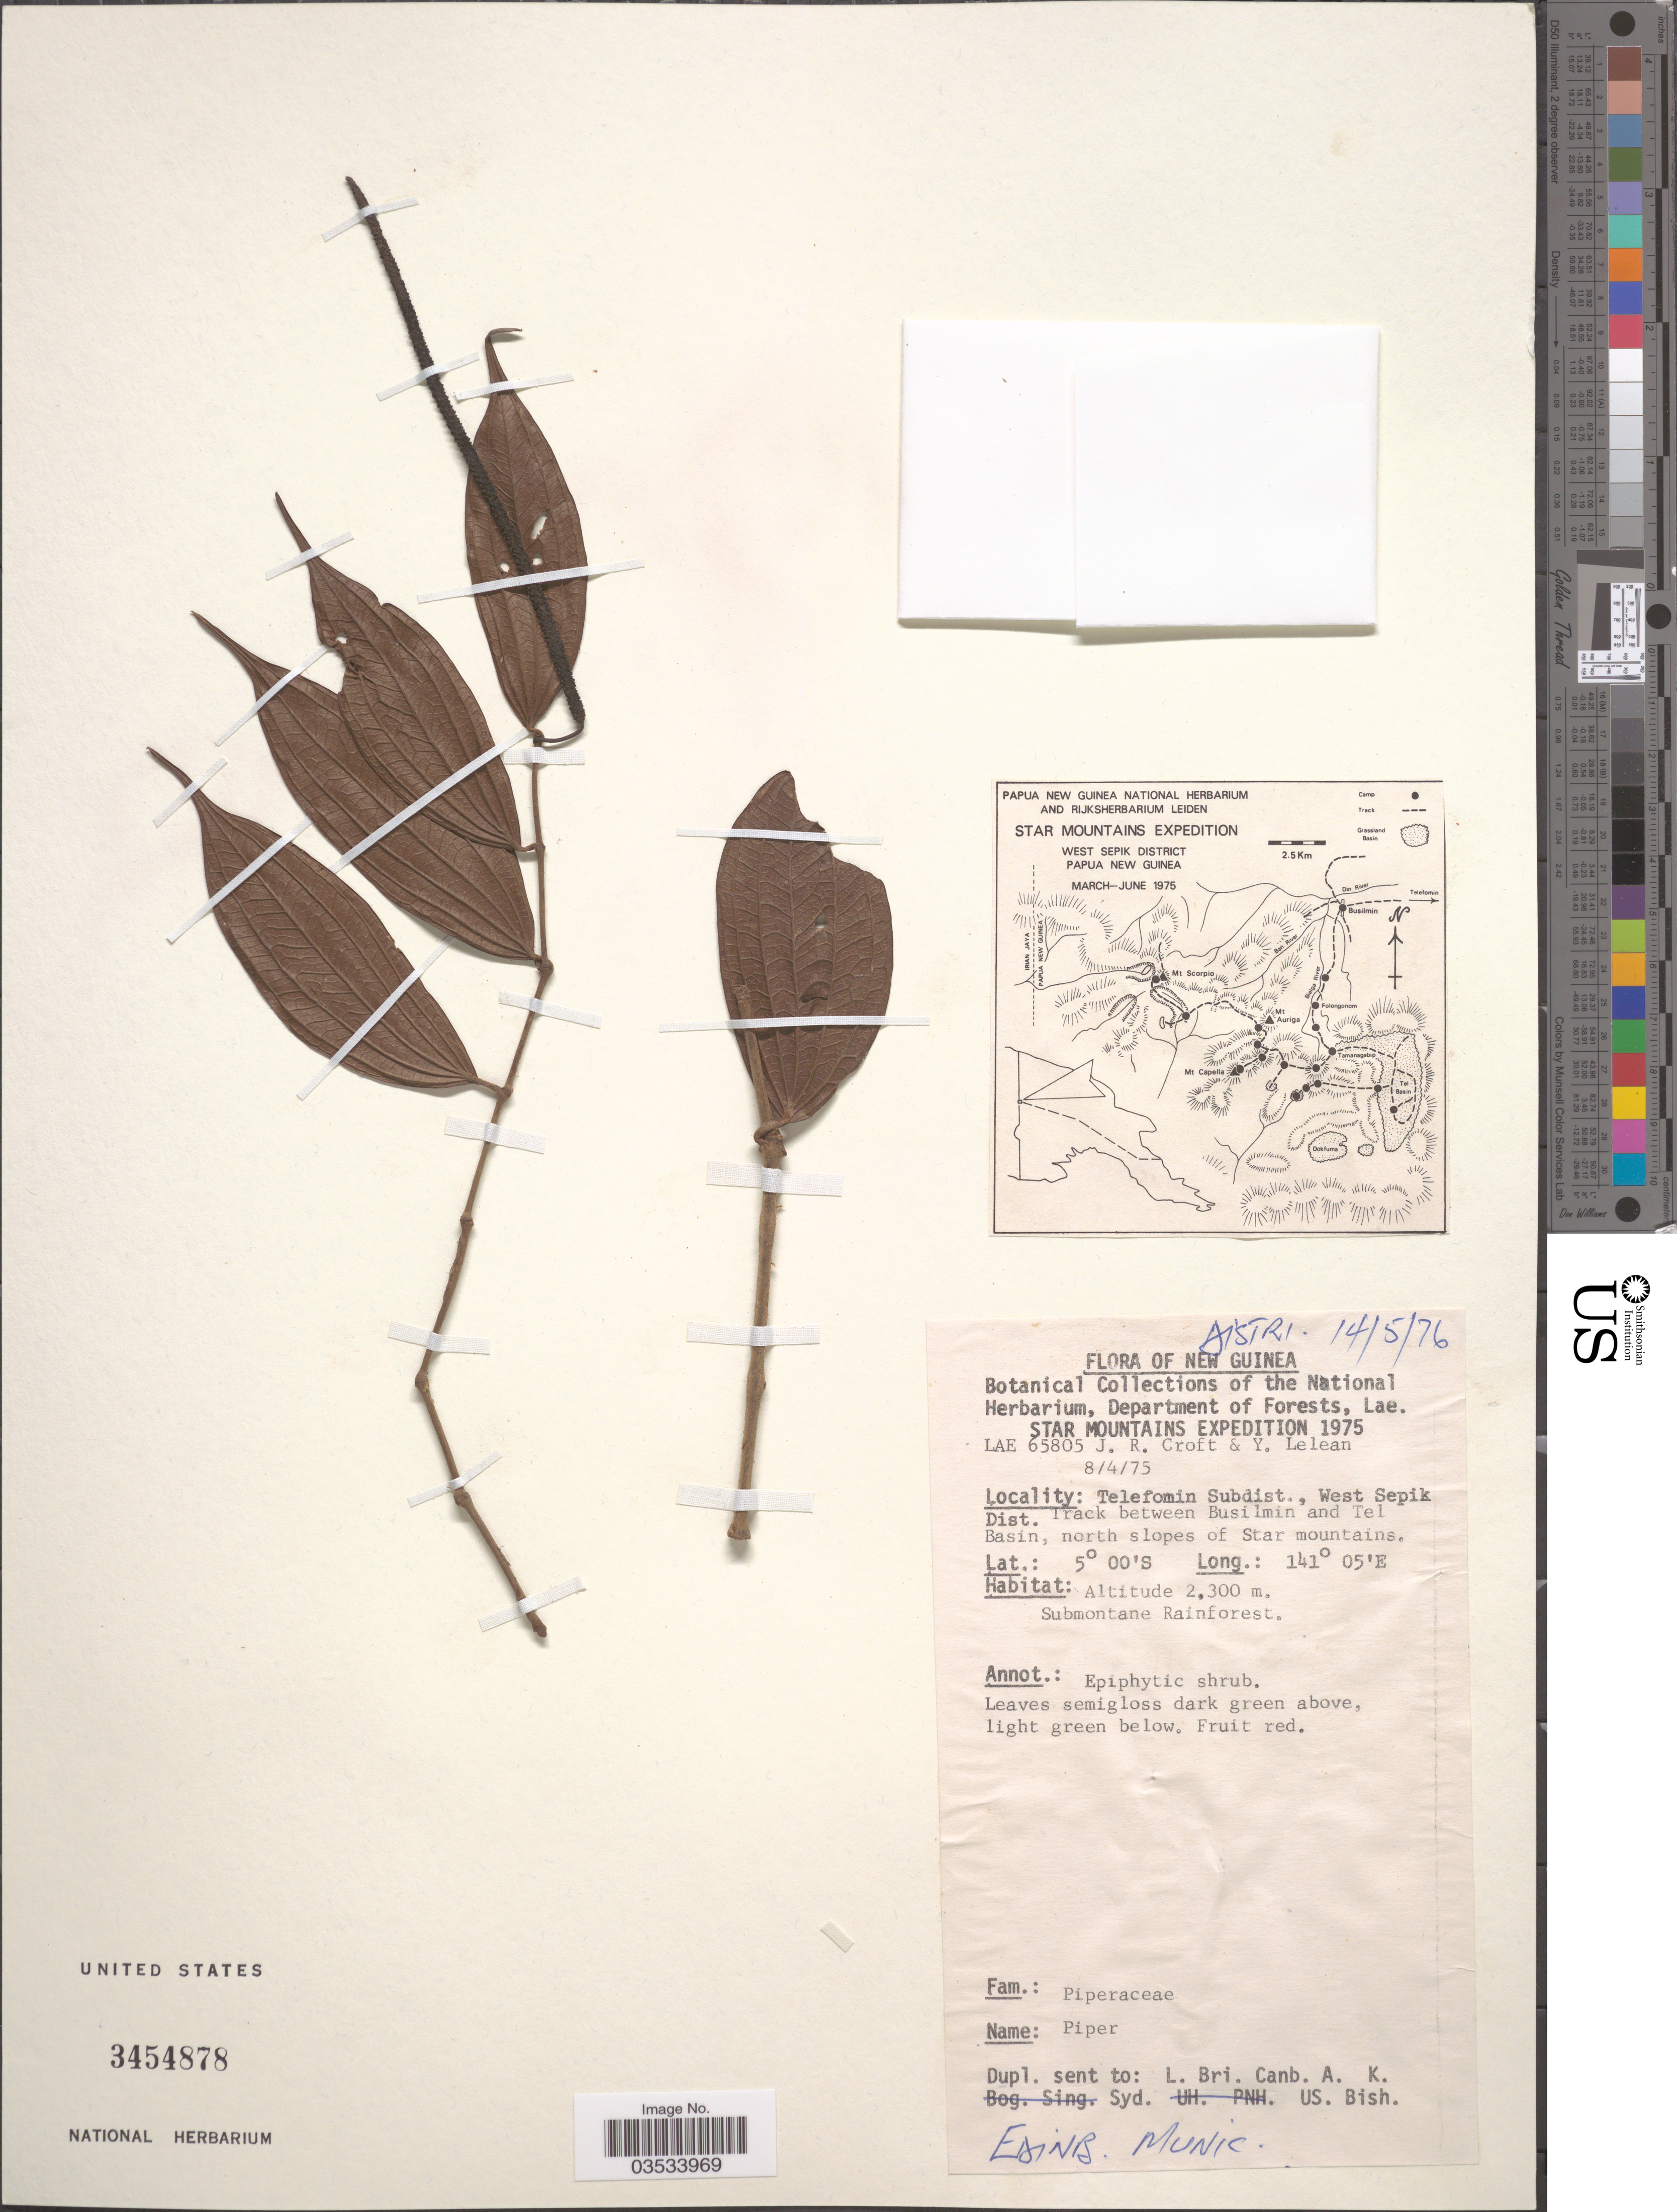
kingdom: Plantae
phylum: Tracheophyta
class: Magnoliopsida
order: Piperales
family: Piperaceae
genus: Piper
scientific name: Piper sp.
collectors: J. R. Croft & Y. Lelean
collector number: LAE 65805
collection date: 1975-04-08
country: Papua New Guinea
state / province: Sandaun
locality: New Guinea. Star Mountains. Telefomin Subdist., West Sepik Dist. Track between Busilmin and Tel Basin, north slopes of Star mountains.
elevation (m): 2300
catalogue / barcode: US 3454878